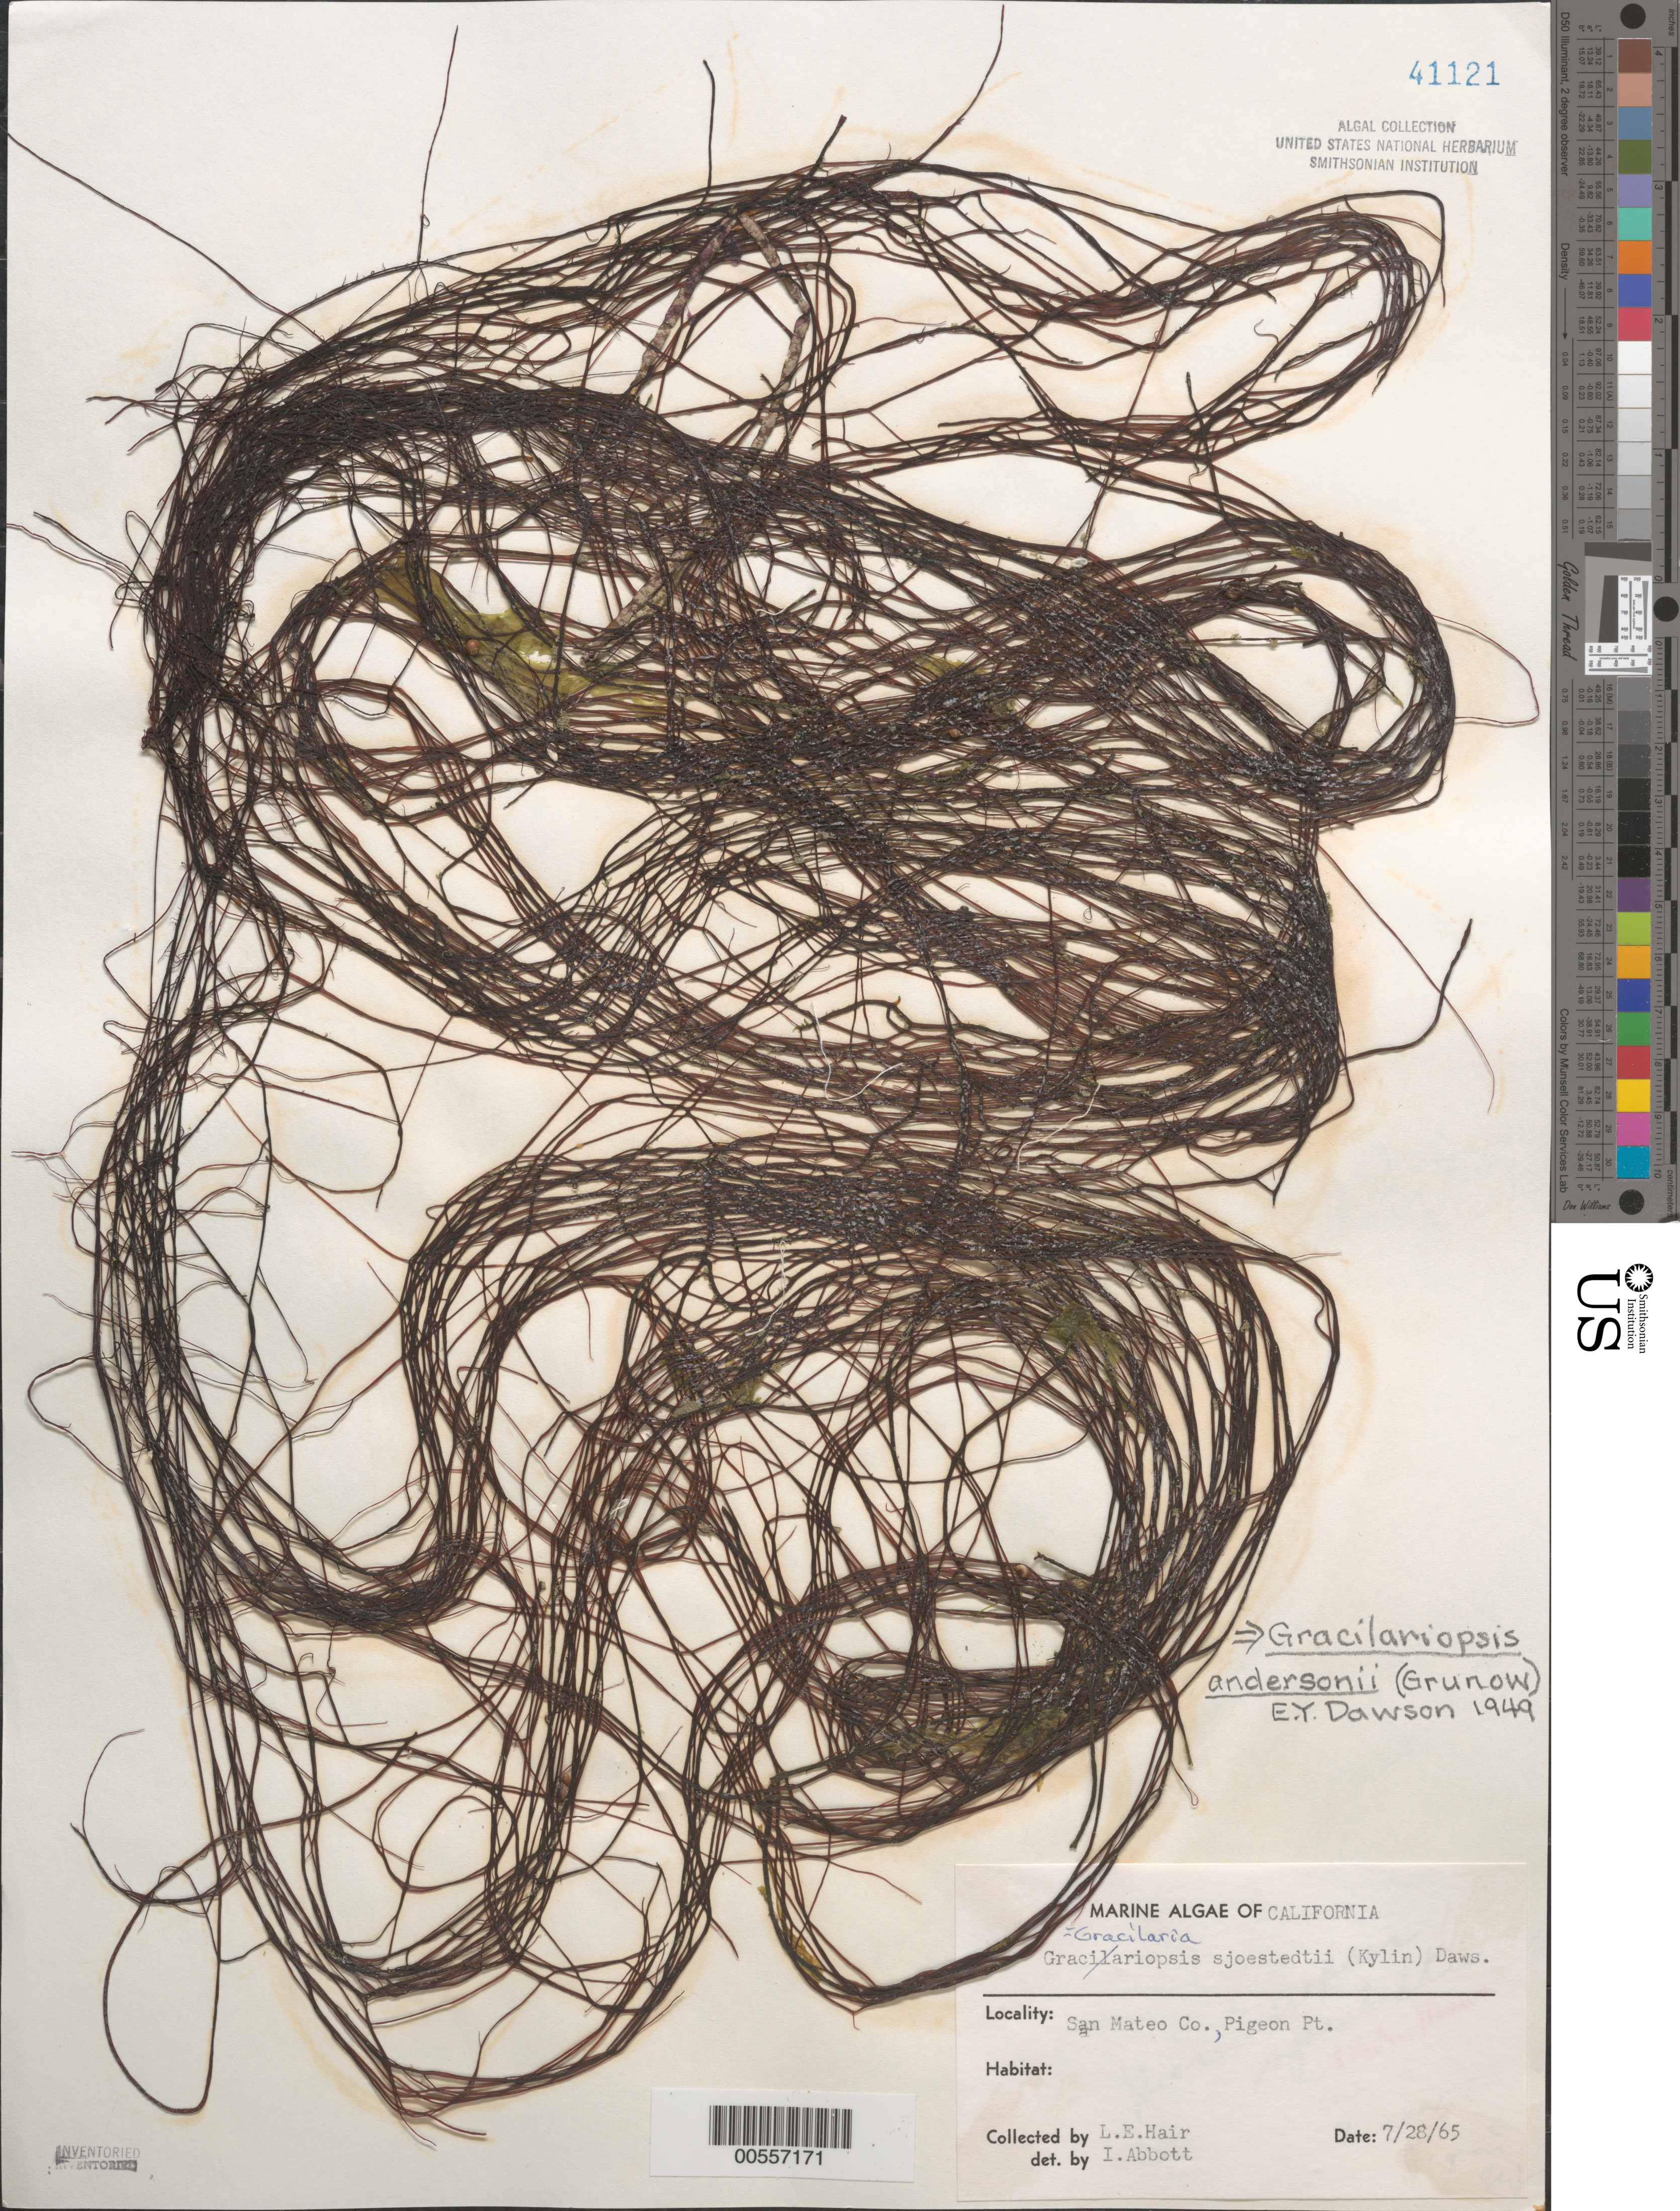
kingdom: Plantae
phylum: Rhodophyta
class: Florideophyceae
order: Gracilariales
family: Gracilariaceae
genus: Gracilariopsis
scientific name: Gracilariopsis andersonii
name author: (Grunow) E.Y. Dawson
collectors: L. Hair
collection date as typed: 28 Jul 1965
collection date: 1965-07-28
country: United States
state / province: California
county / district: San Mateo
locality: Pigeon Point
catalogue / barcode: US 41121